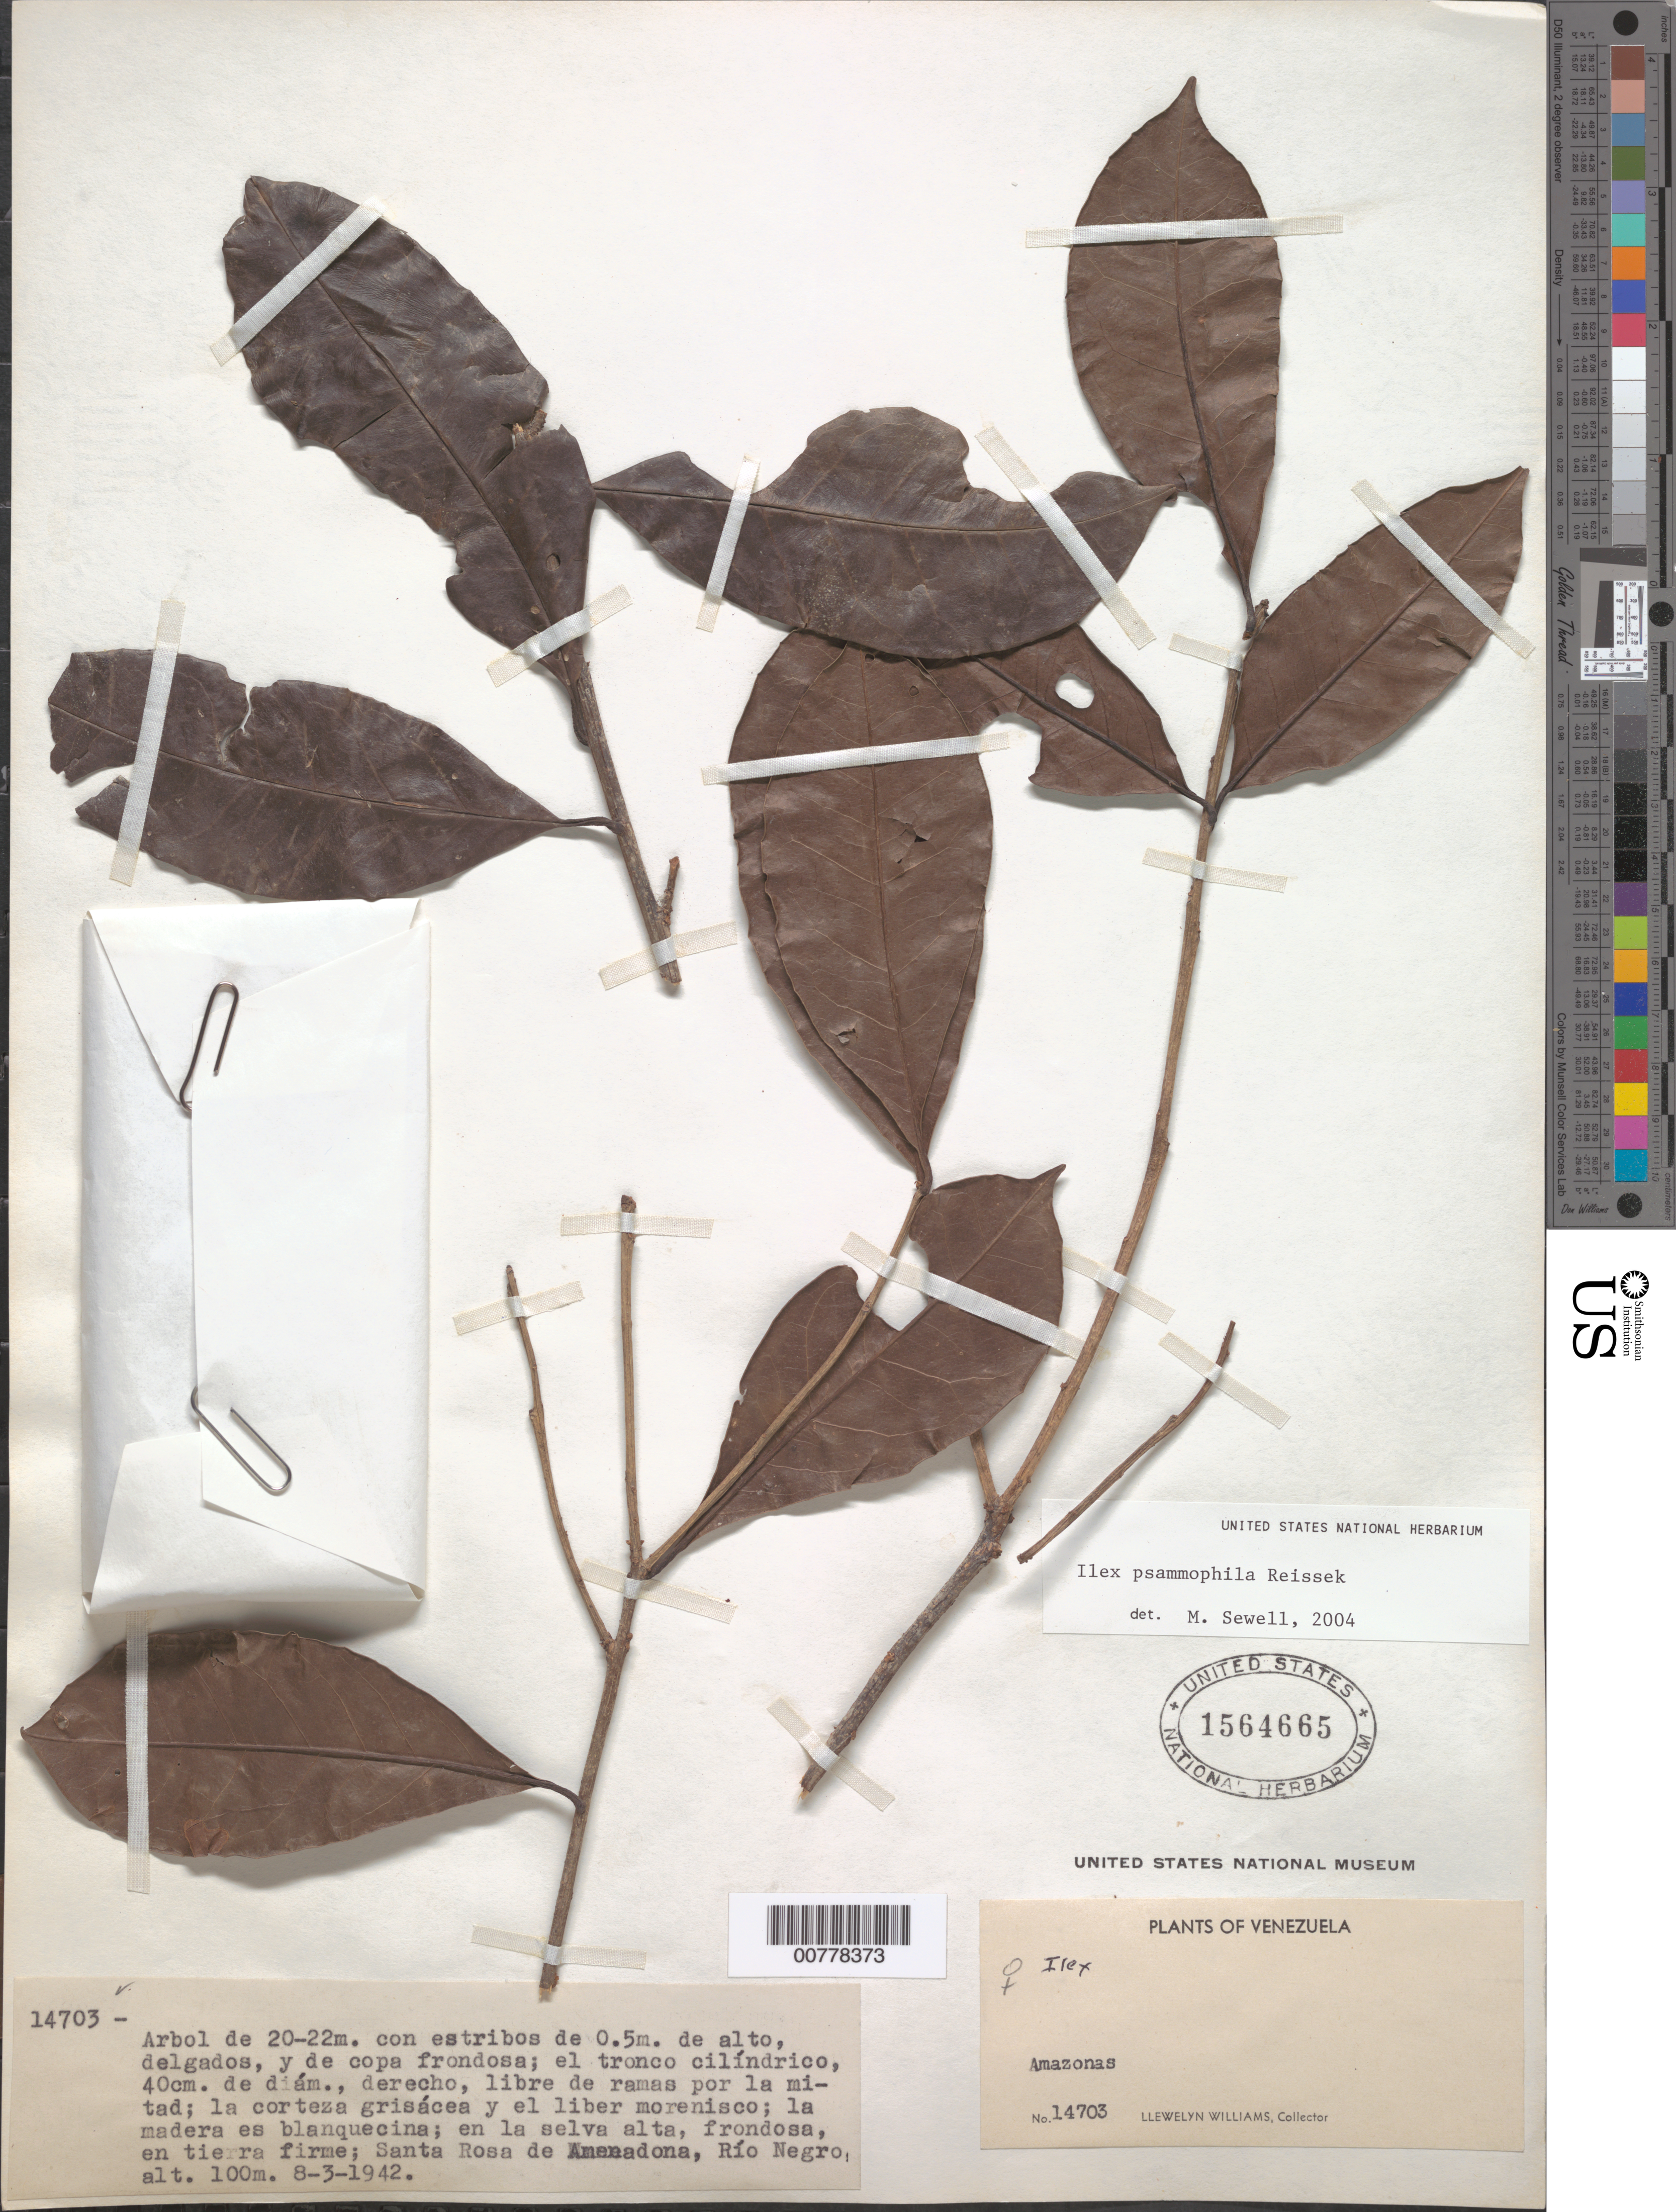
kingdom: Plantae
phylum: Tracheophyta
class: Magnoliopsida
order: Aquifoliales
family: Aquifoliaceae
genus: Ilex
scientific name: Ilex psammophila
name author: Reissek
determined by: Sewell, M.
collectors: Ll. Williams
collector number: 14703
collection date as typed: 8-Mar-42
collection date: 1942-03-08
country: Venezuela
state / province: Amazonas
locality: Santa Rosa de Amanadona, Río Negro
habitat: Dense, high forest on terra firma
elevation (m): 100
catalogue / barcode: US 1564665